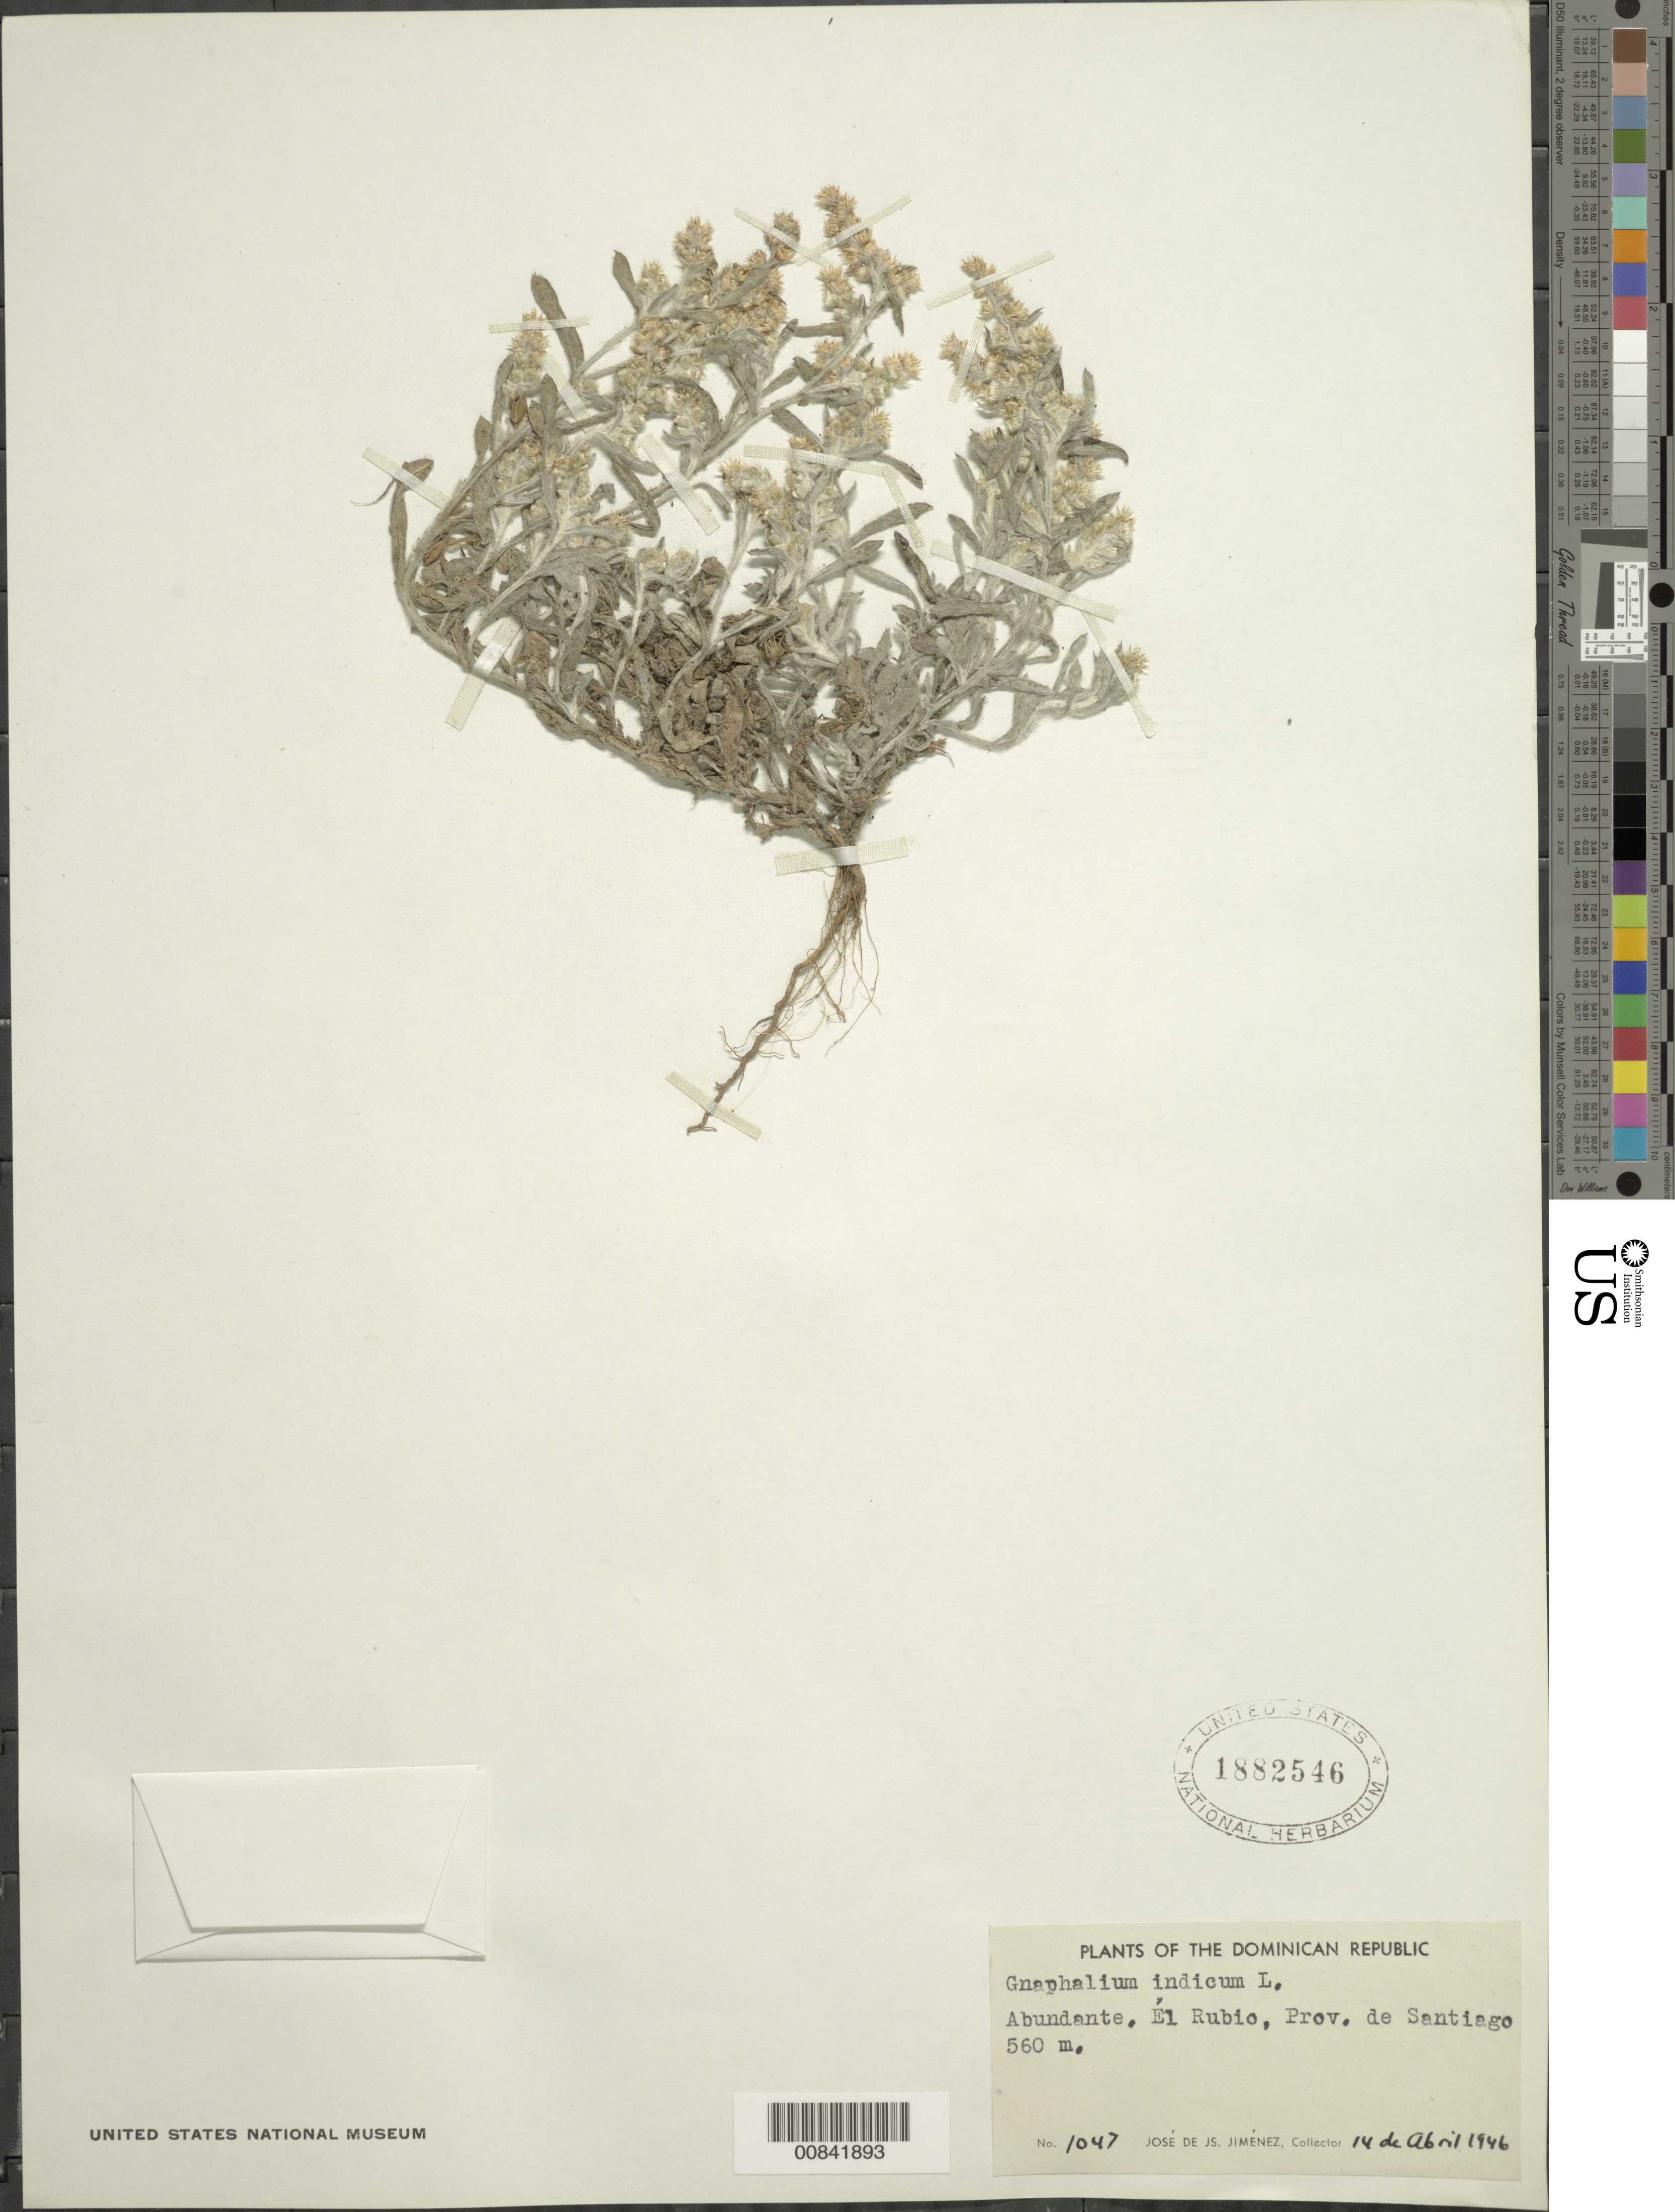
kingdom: Plantae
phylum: Tracheophyta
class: Magnoliopsida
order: Asterales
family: Asteraceae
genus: Helichrysum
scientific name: Helichrysum indicum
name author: (L.) Grierson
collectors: J. J. Jiménez Almonte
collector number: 1047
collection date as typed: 14 Apr 1946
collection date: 1946-04-14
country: Dominican Republic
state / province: Santiago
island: Hispaniola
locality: El Rubio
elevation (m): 560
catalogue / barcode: US 1882546